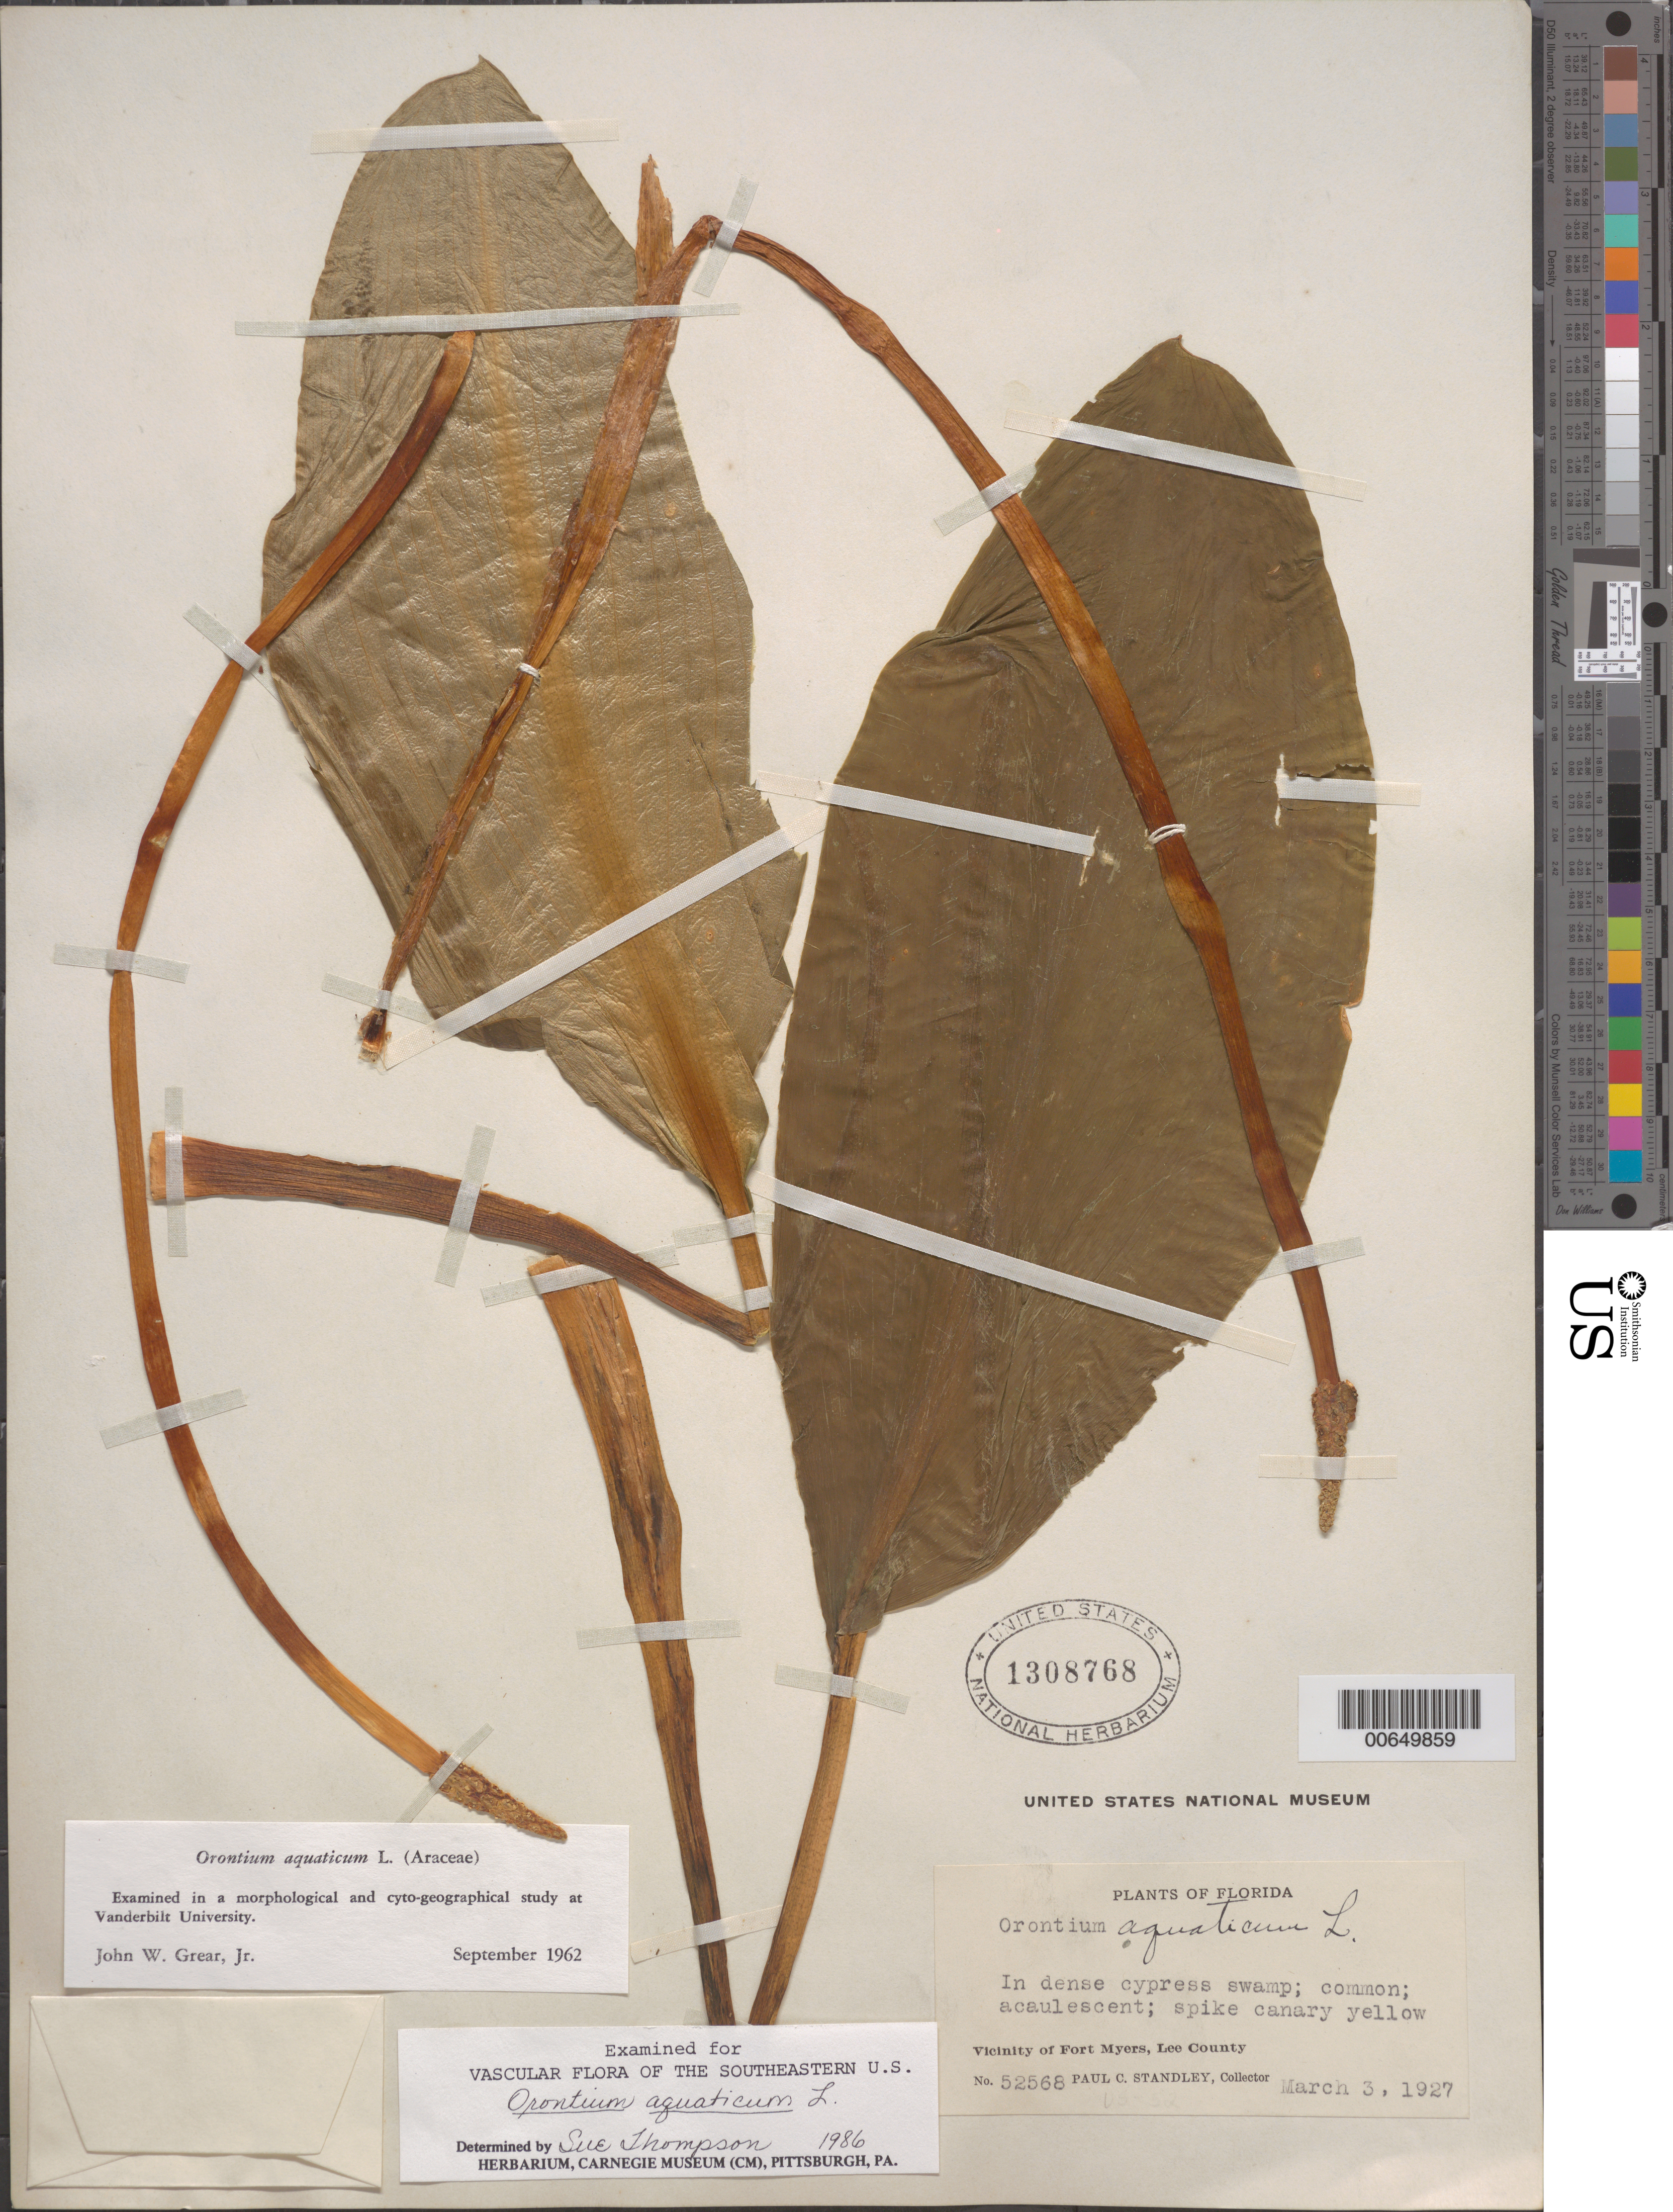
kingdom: Plantae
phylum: Tracheophyta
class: Liliopsida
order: Alismatales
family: Araceae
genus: Orontium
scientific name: Orontium aquaticum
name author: L.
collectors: P. C. Standley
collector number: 52568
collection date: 1927-03-03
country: United States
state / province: Florida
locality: Vicinity of Fort Myers, Lee County.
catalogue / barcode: US 1308768